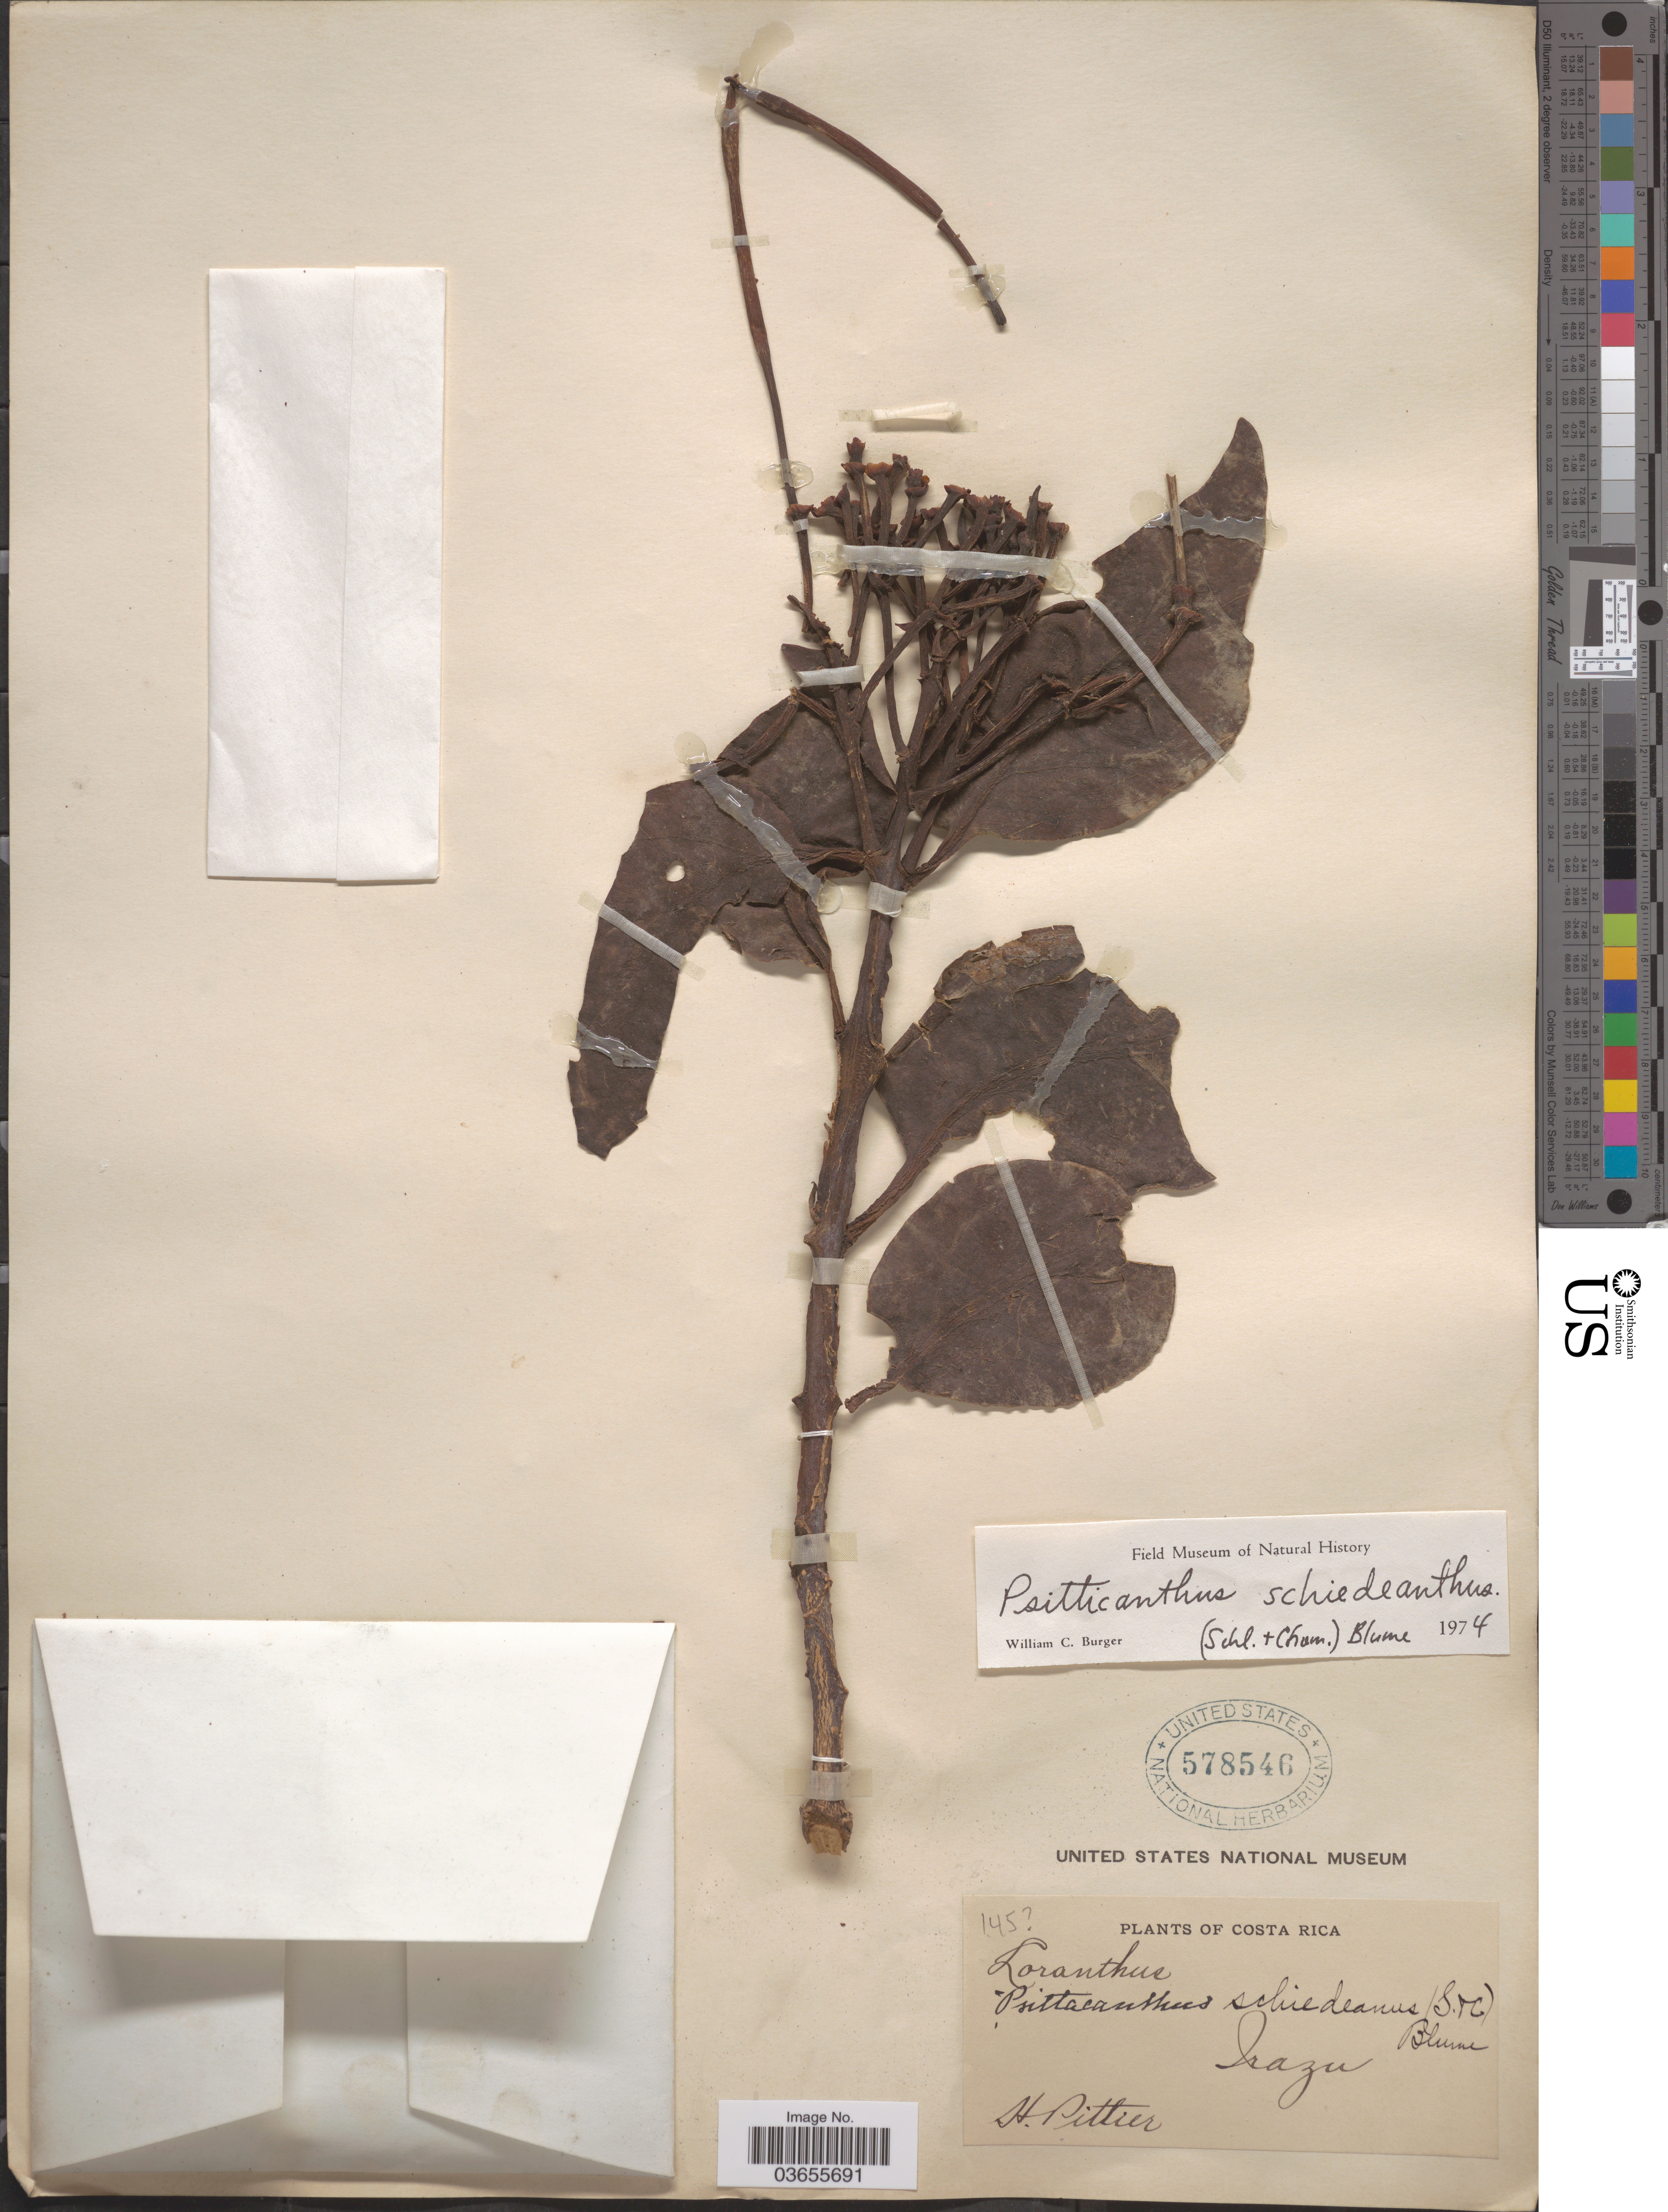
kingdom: Plantae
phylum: Tracheophyta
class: Magnoliopsida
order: Santalales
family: Loranthaceae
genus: Psittacanthus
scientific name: Psittacanthus schiedeanus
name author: (Schltdl. & Cham.) Blume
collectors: H. F. Pittier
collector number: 145?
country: Costa Rica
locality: Irazu.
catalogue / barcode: US 578546